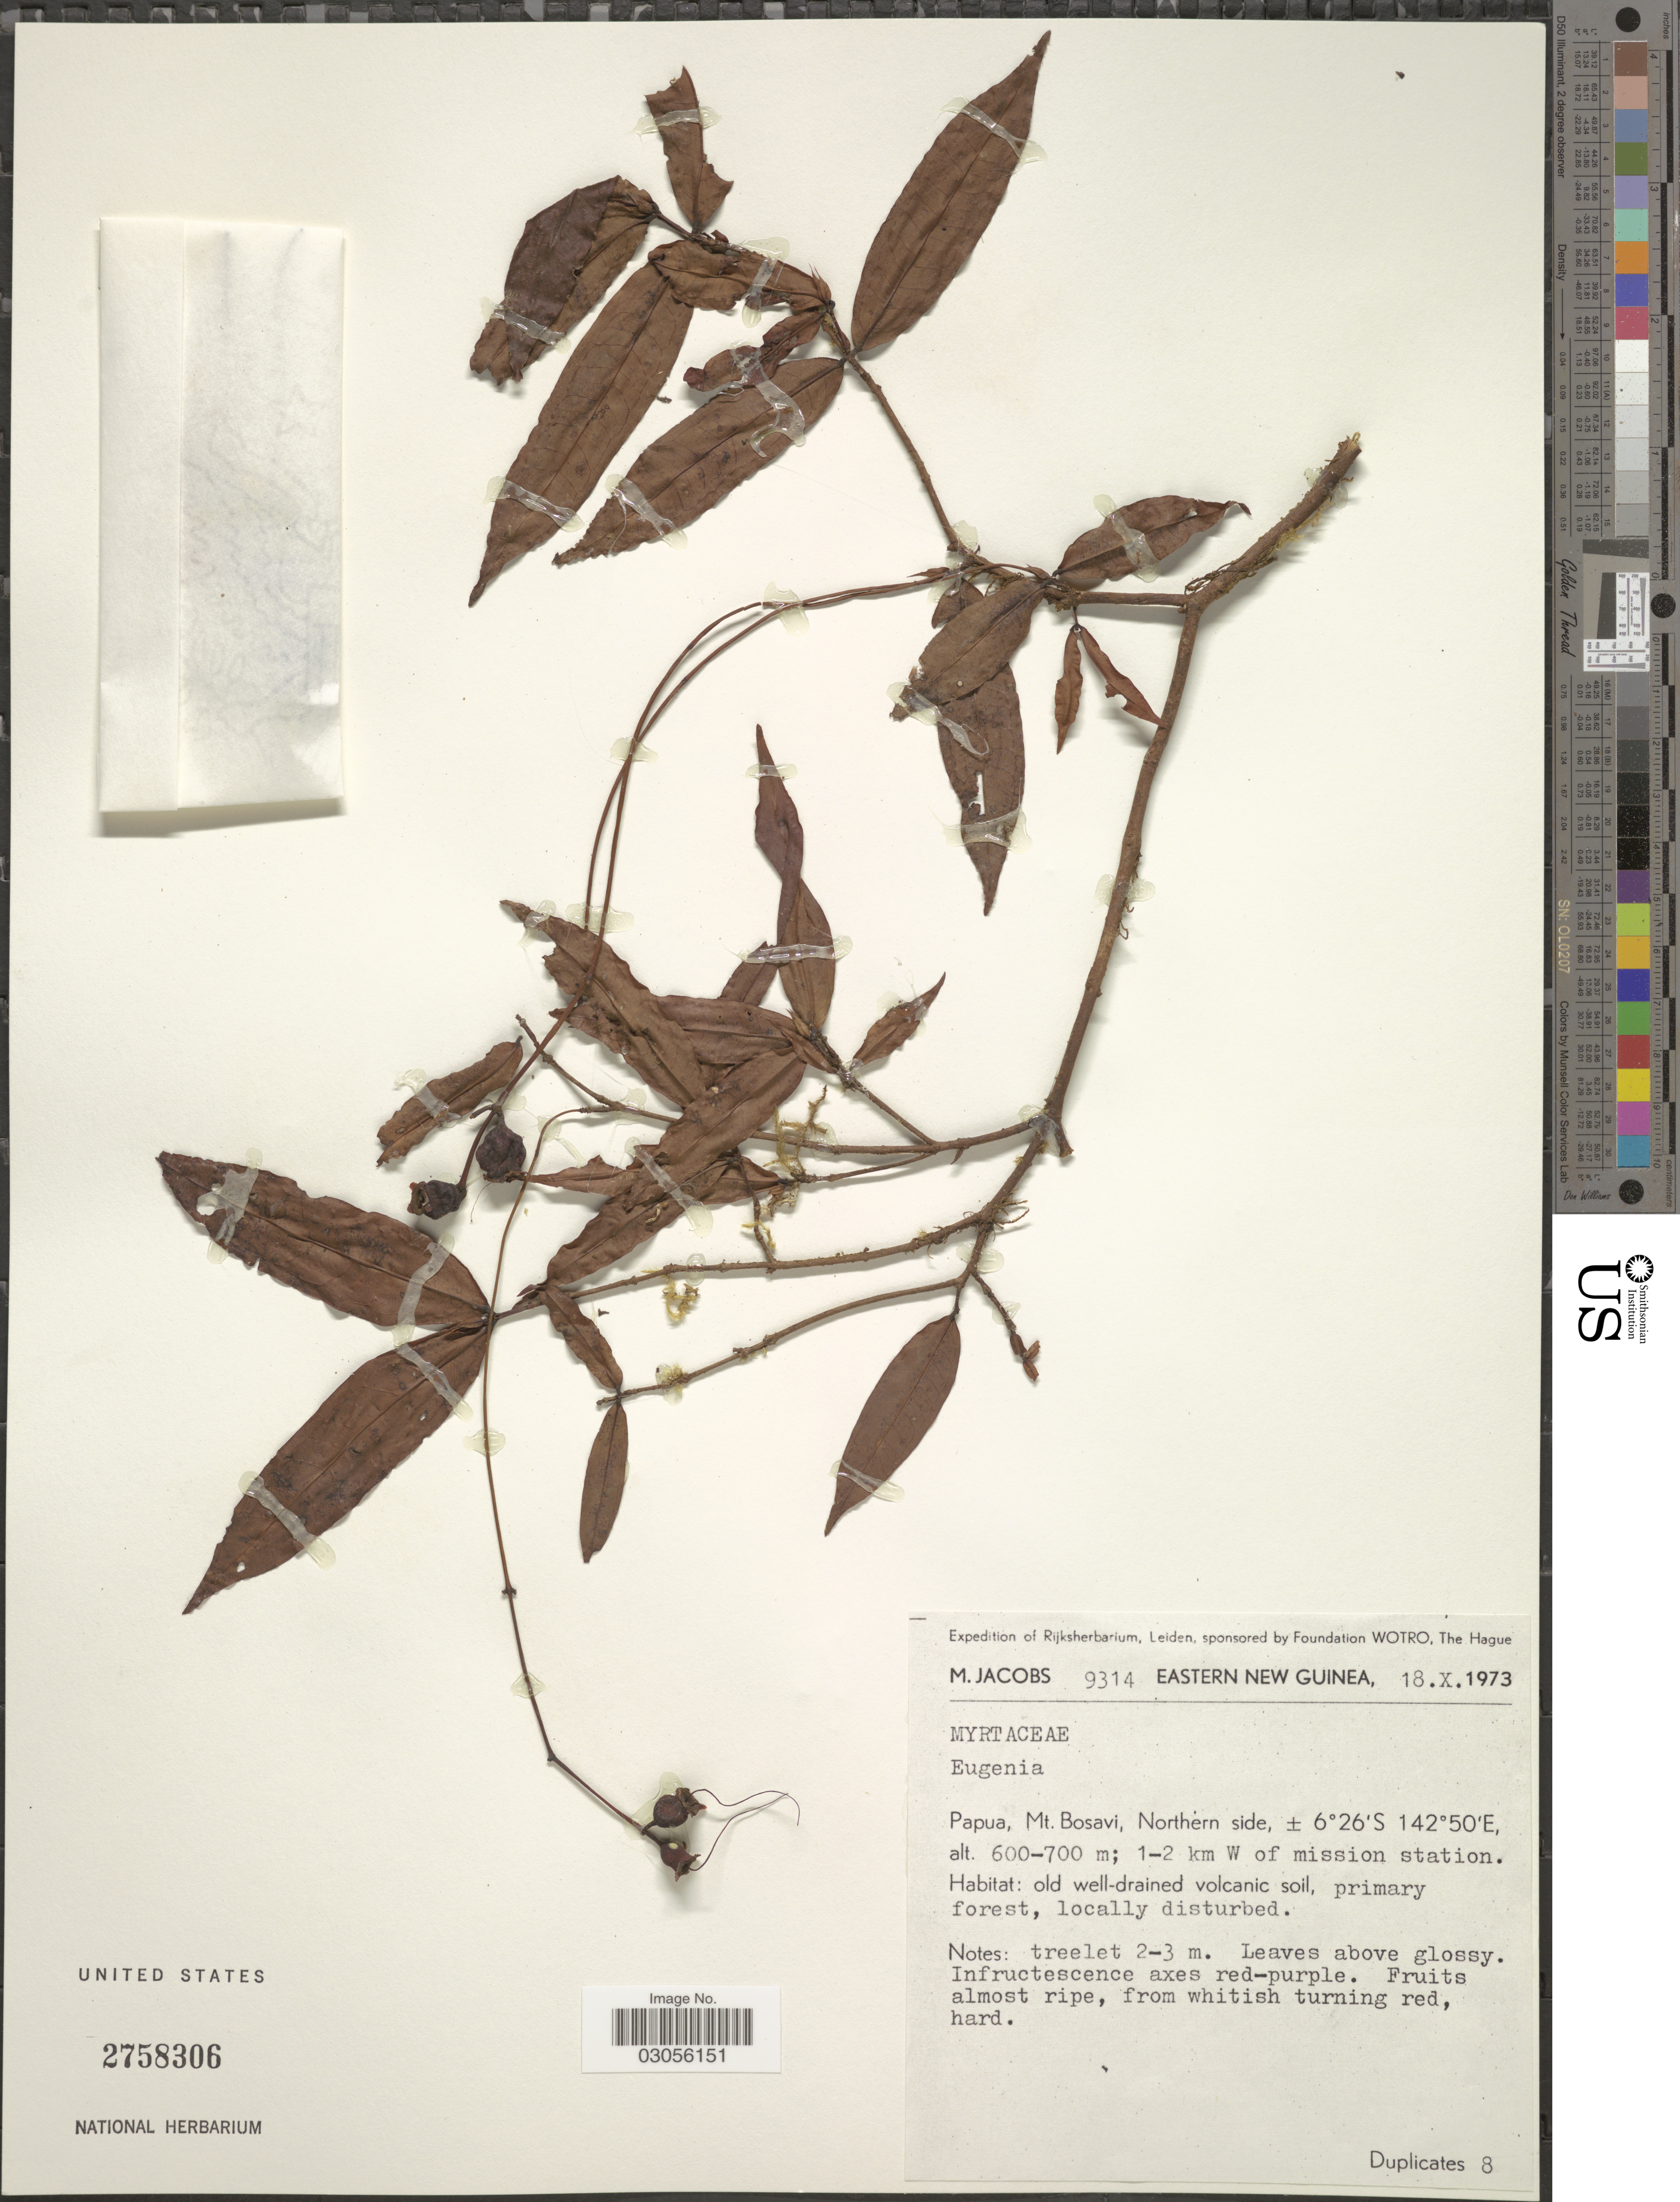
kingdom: Plantae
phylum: Tracheophyta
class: Magnoliopsida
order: Myrtales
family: Myrtaceae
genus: Syzygium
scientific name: Syzygium sp.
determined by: Strong, M. T., (US), Smithsonian Institution - National Museum of Natural History (UNITED STATES)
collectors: M. Jacobs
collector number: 9314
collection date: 1973-10-18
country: Papua New Guinea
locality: Eastern New Guinea. Papua, Mt. Bosavi, Northern side; 1-2 km W of mission station.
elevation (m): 600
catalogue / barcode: US 2758306